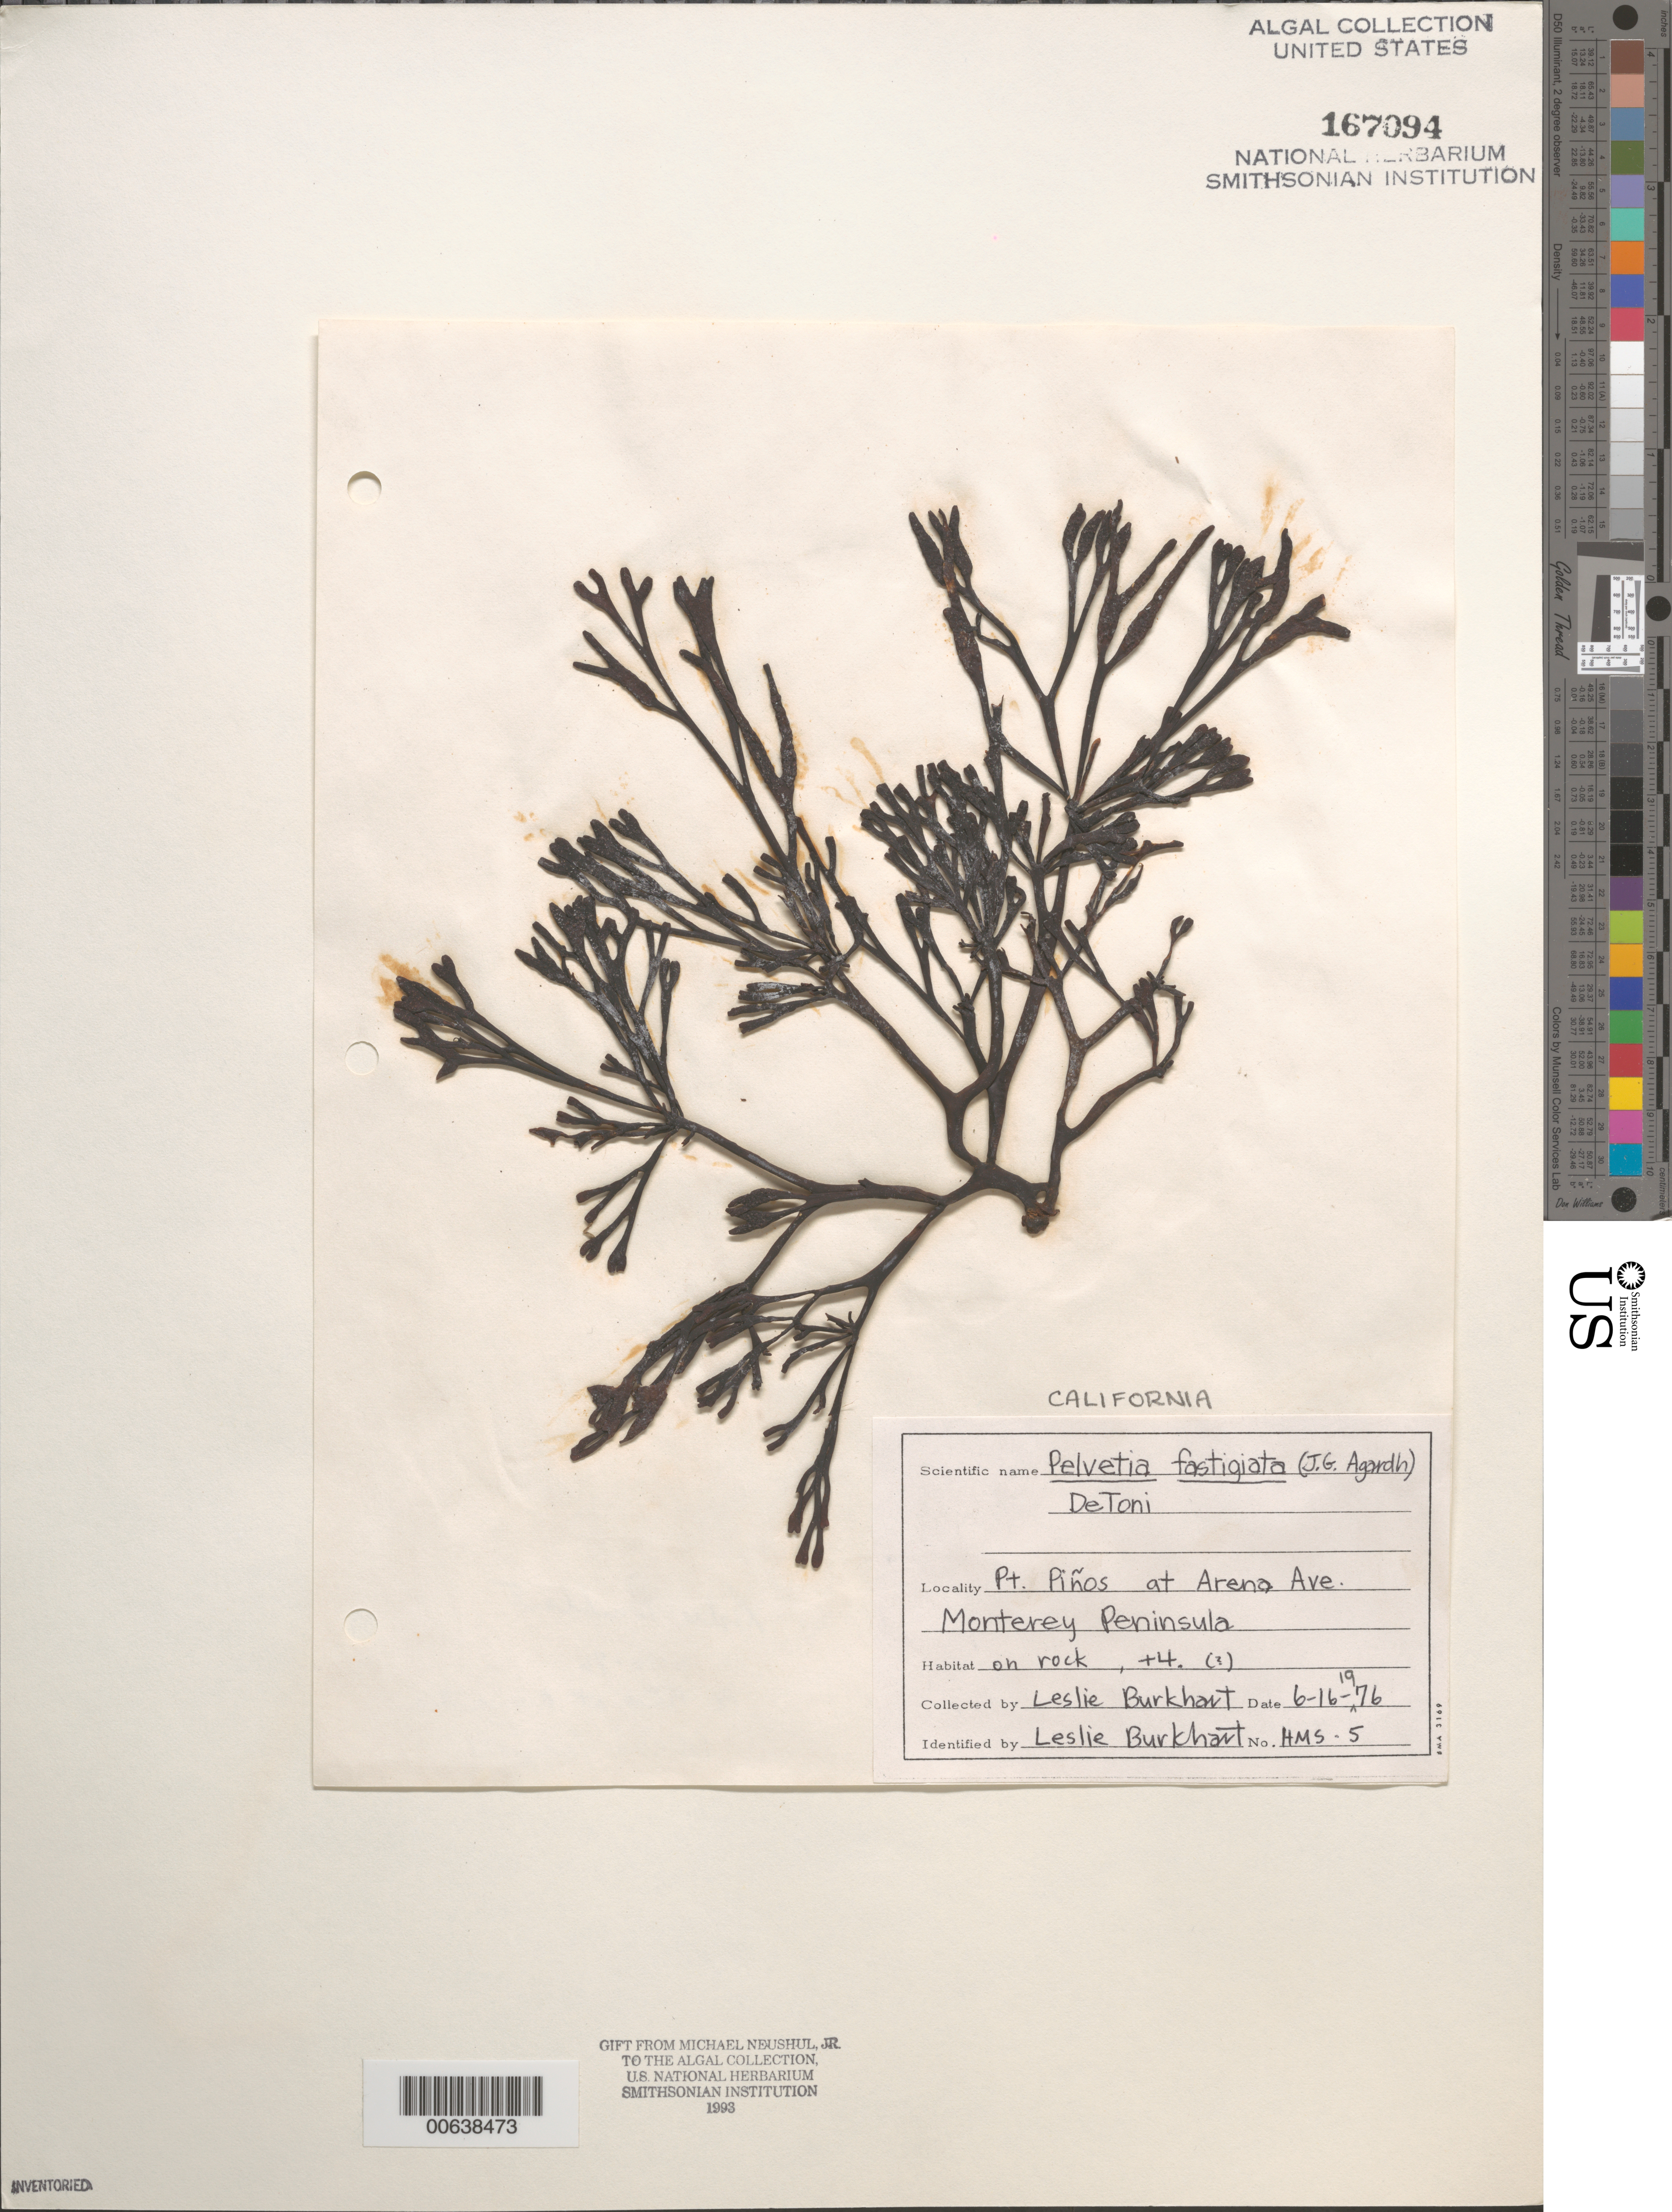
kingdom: Chromista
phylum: Ochrophyta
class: Phaeophyceae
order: Fucales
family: Fucaceae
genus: Silvetia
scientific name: Silvetia compressa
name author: (J. Agardh) E.A. Serrão et al.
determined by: Algae name updating Project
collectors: L. Burkhart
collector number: HMS-5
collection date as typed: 16 Jun 1976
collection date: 1976-06-16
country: United States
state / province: California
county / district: Monterey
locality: Point Pinos at Arena Avenue, Monterey Peninsula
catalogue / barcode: US 167094